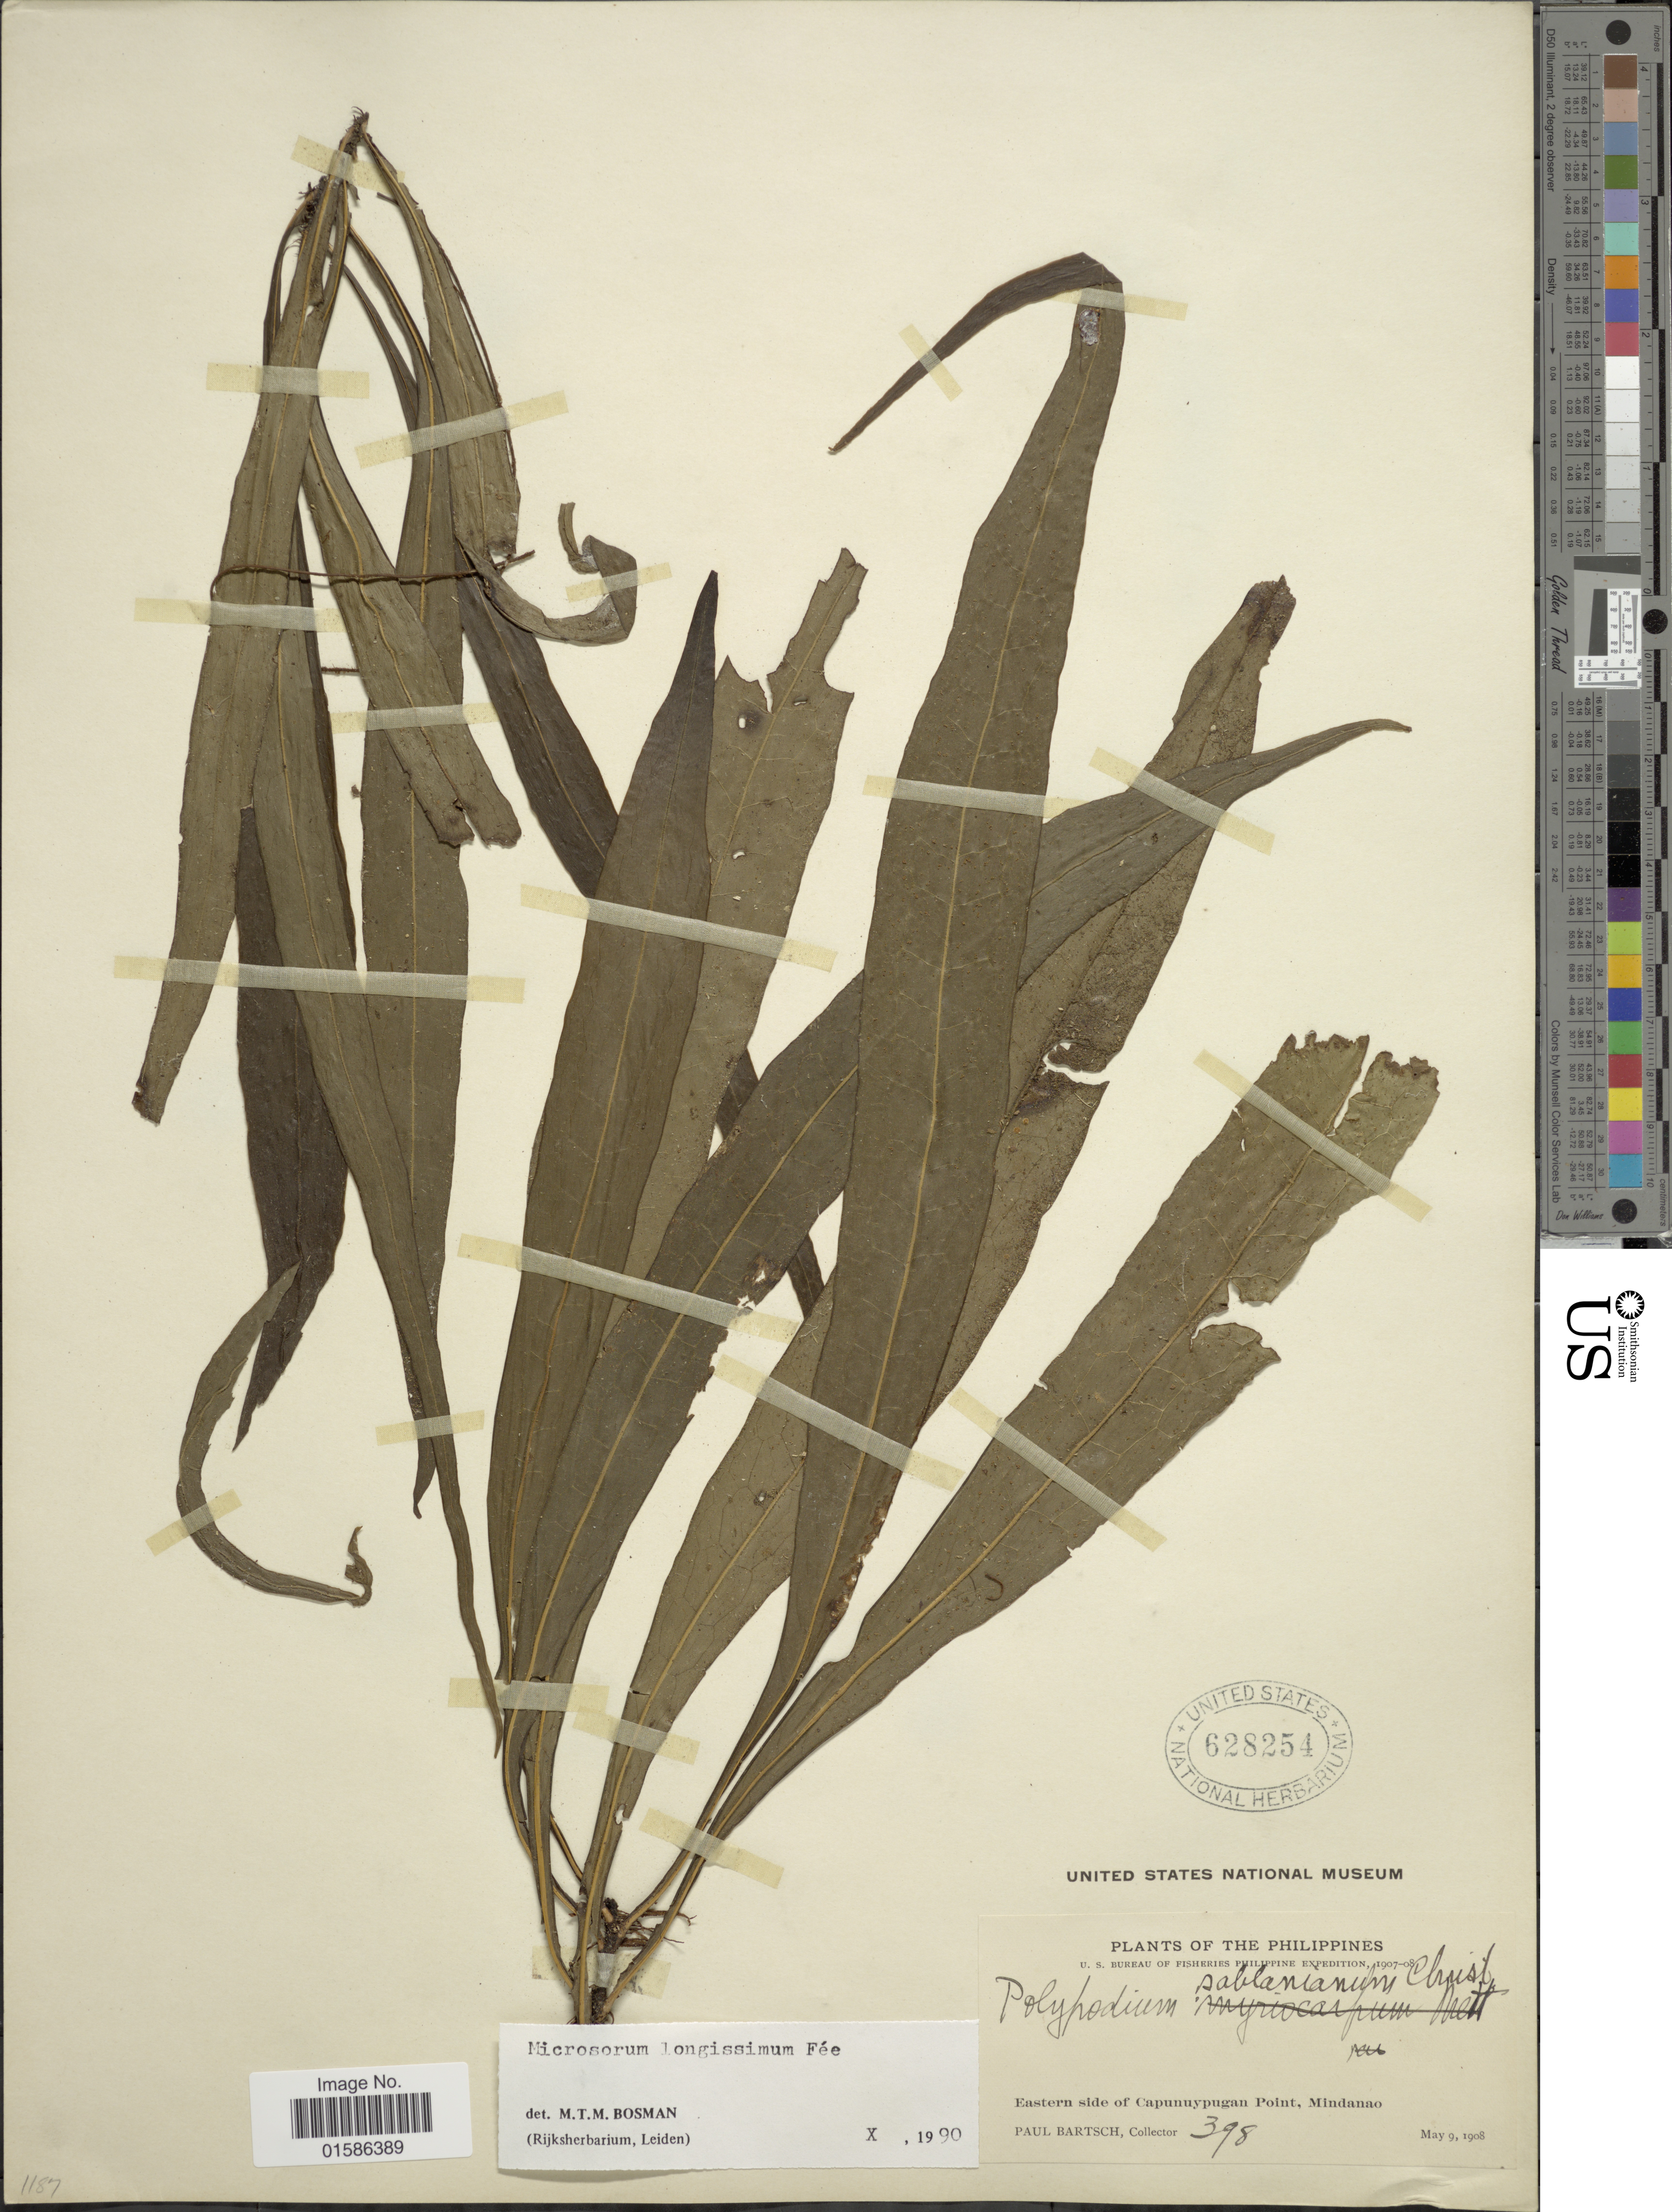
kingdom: Plantae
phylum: Tracheophyta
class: Polypodiopsida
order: Polypodiales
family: Polypodiaceae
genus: Microsorum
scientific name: Microsorum longissimum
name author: Fée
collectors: P. Bartsch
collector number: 398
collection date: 1908-05-09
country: Philippines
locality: Eastern side of Capunuypugan Point, Mindanao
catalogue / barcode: US 628254